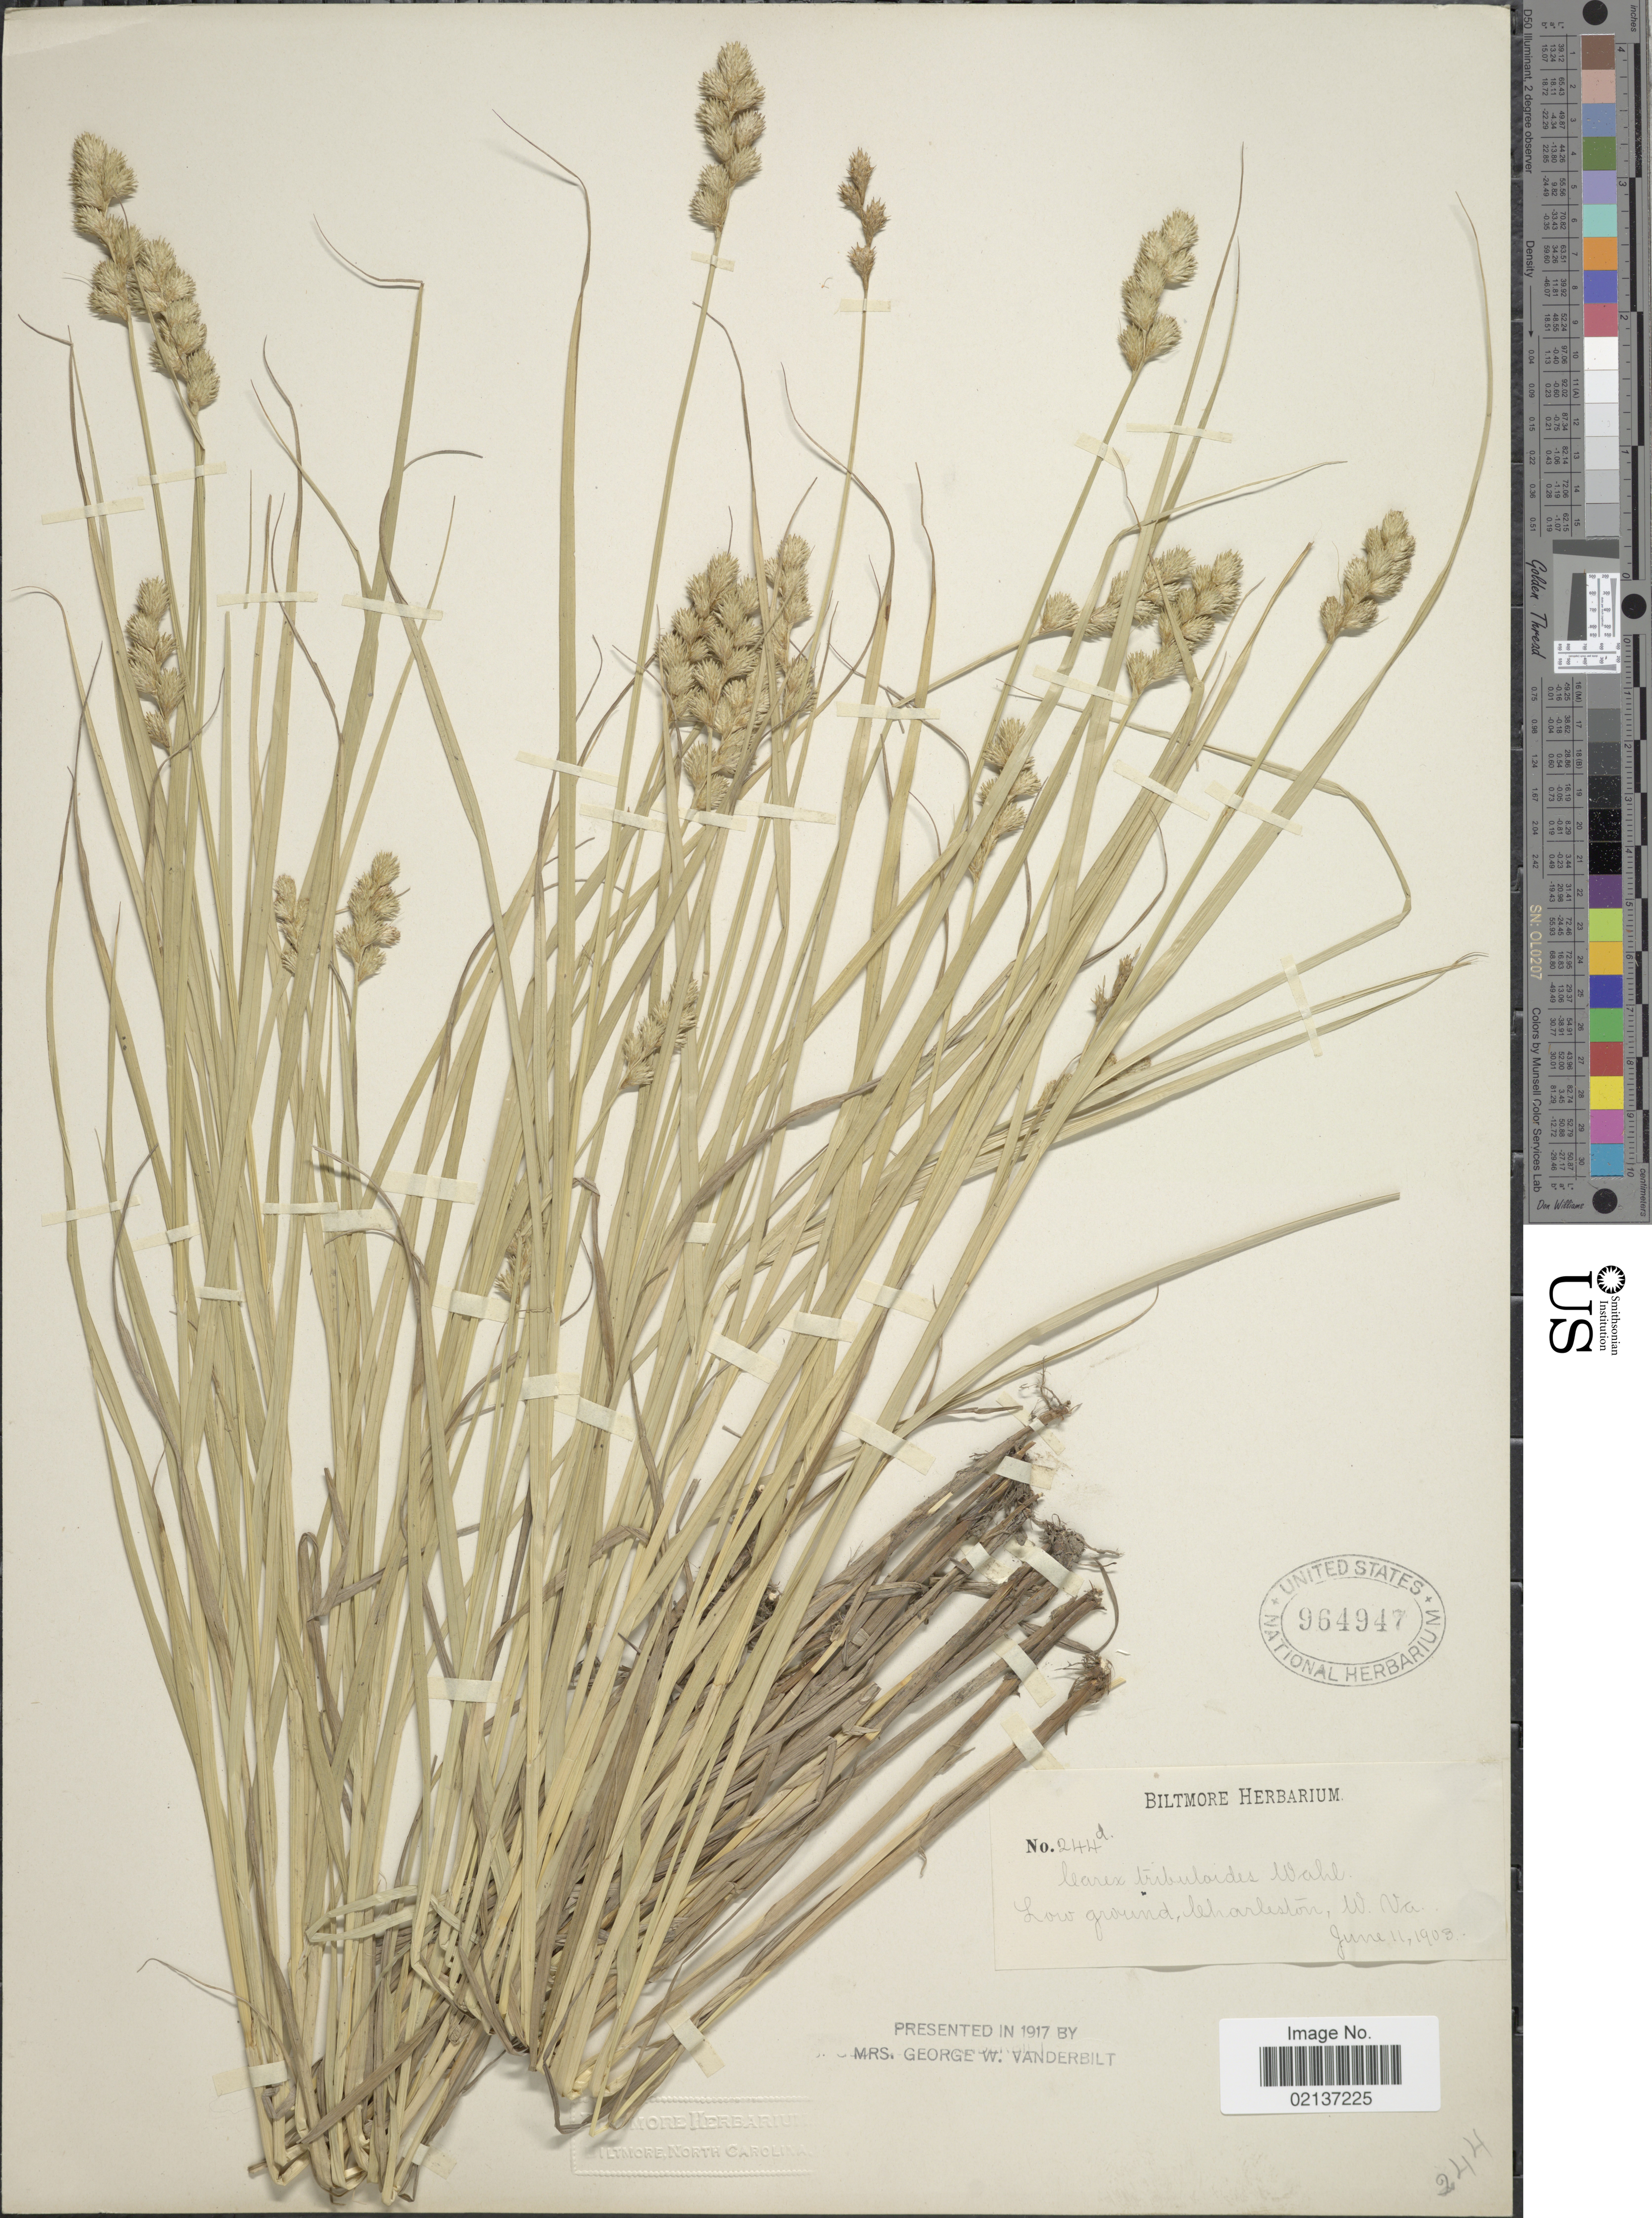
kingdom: Plantae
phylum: Tracheophyta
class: Liliopsida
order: Poales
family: Cyperaceae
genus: Carex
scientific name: Carex tribuloides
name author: Wahlenb.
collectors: ex herb. Biltmore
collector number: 244a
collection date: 1903-06-11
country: United States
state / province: West Virginia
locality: Low ground, Charleston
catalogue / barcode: US 964947